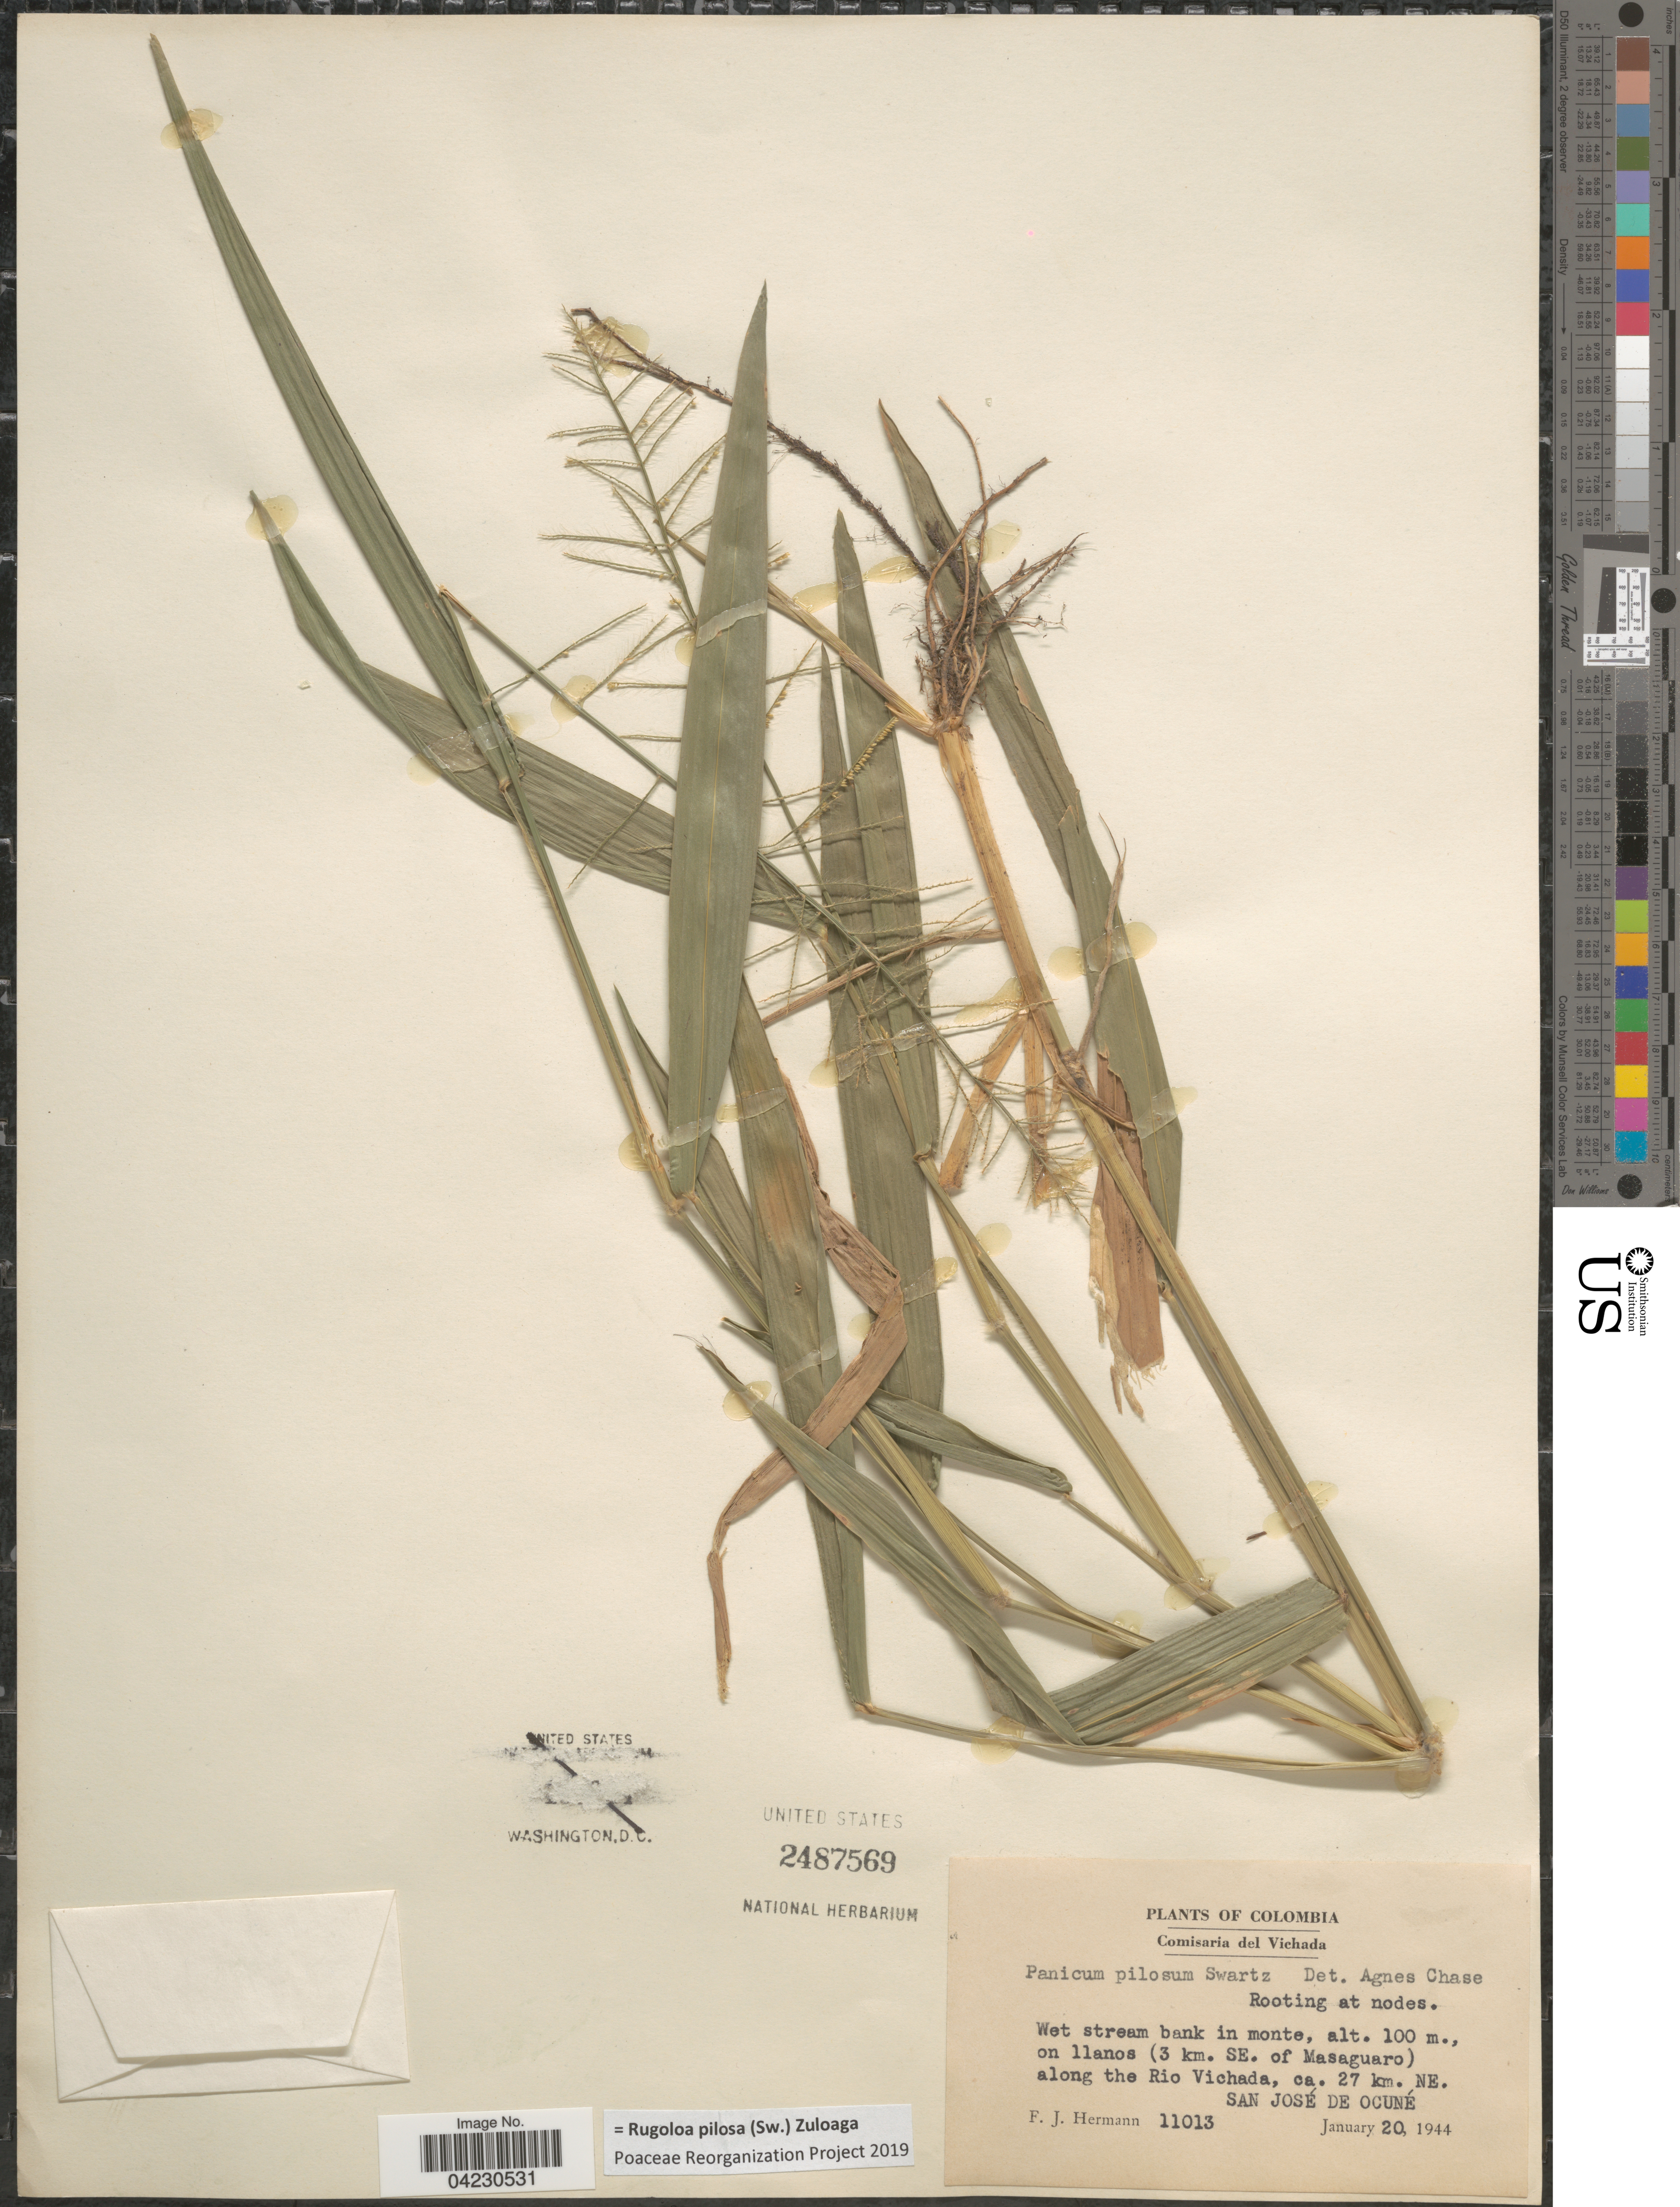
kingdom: Plantae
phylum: Tracheophyta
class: Liliopsida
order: Poales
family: Poaceae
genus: Rugoloa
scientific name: Rugoloa pilosa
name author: (Sw.) Zuloaga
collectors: F. J. Hermann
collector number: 11013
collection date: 1944-01-20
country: Colombia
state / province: Vichada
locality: Comisaria del Vichada. Wet stream bank in monte, on llanos (3 km. SE. of Masaguaro) along the Rio Vichada, ca. 27 km. NE. San José de Ocuné.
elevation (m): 100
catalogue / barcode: US 2487569